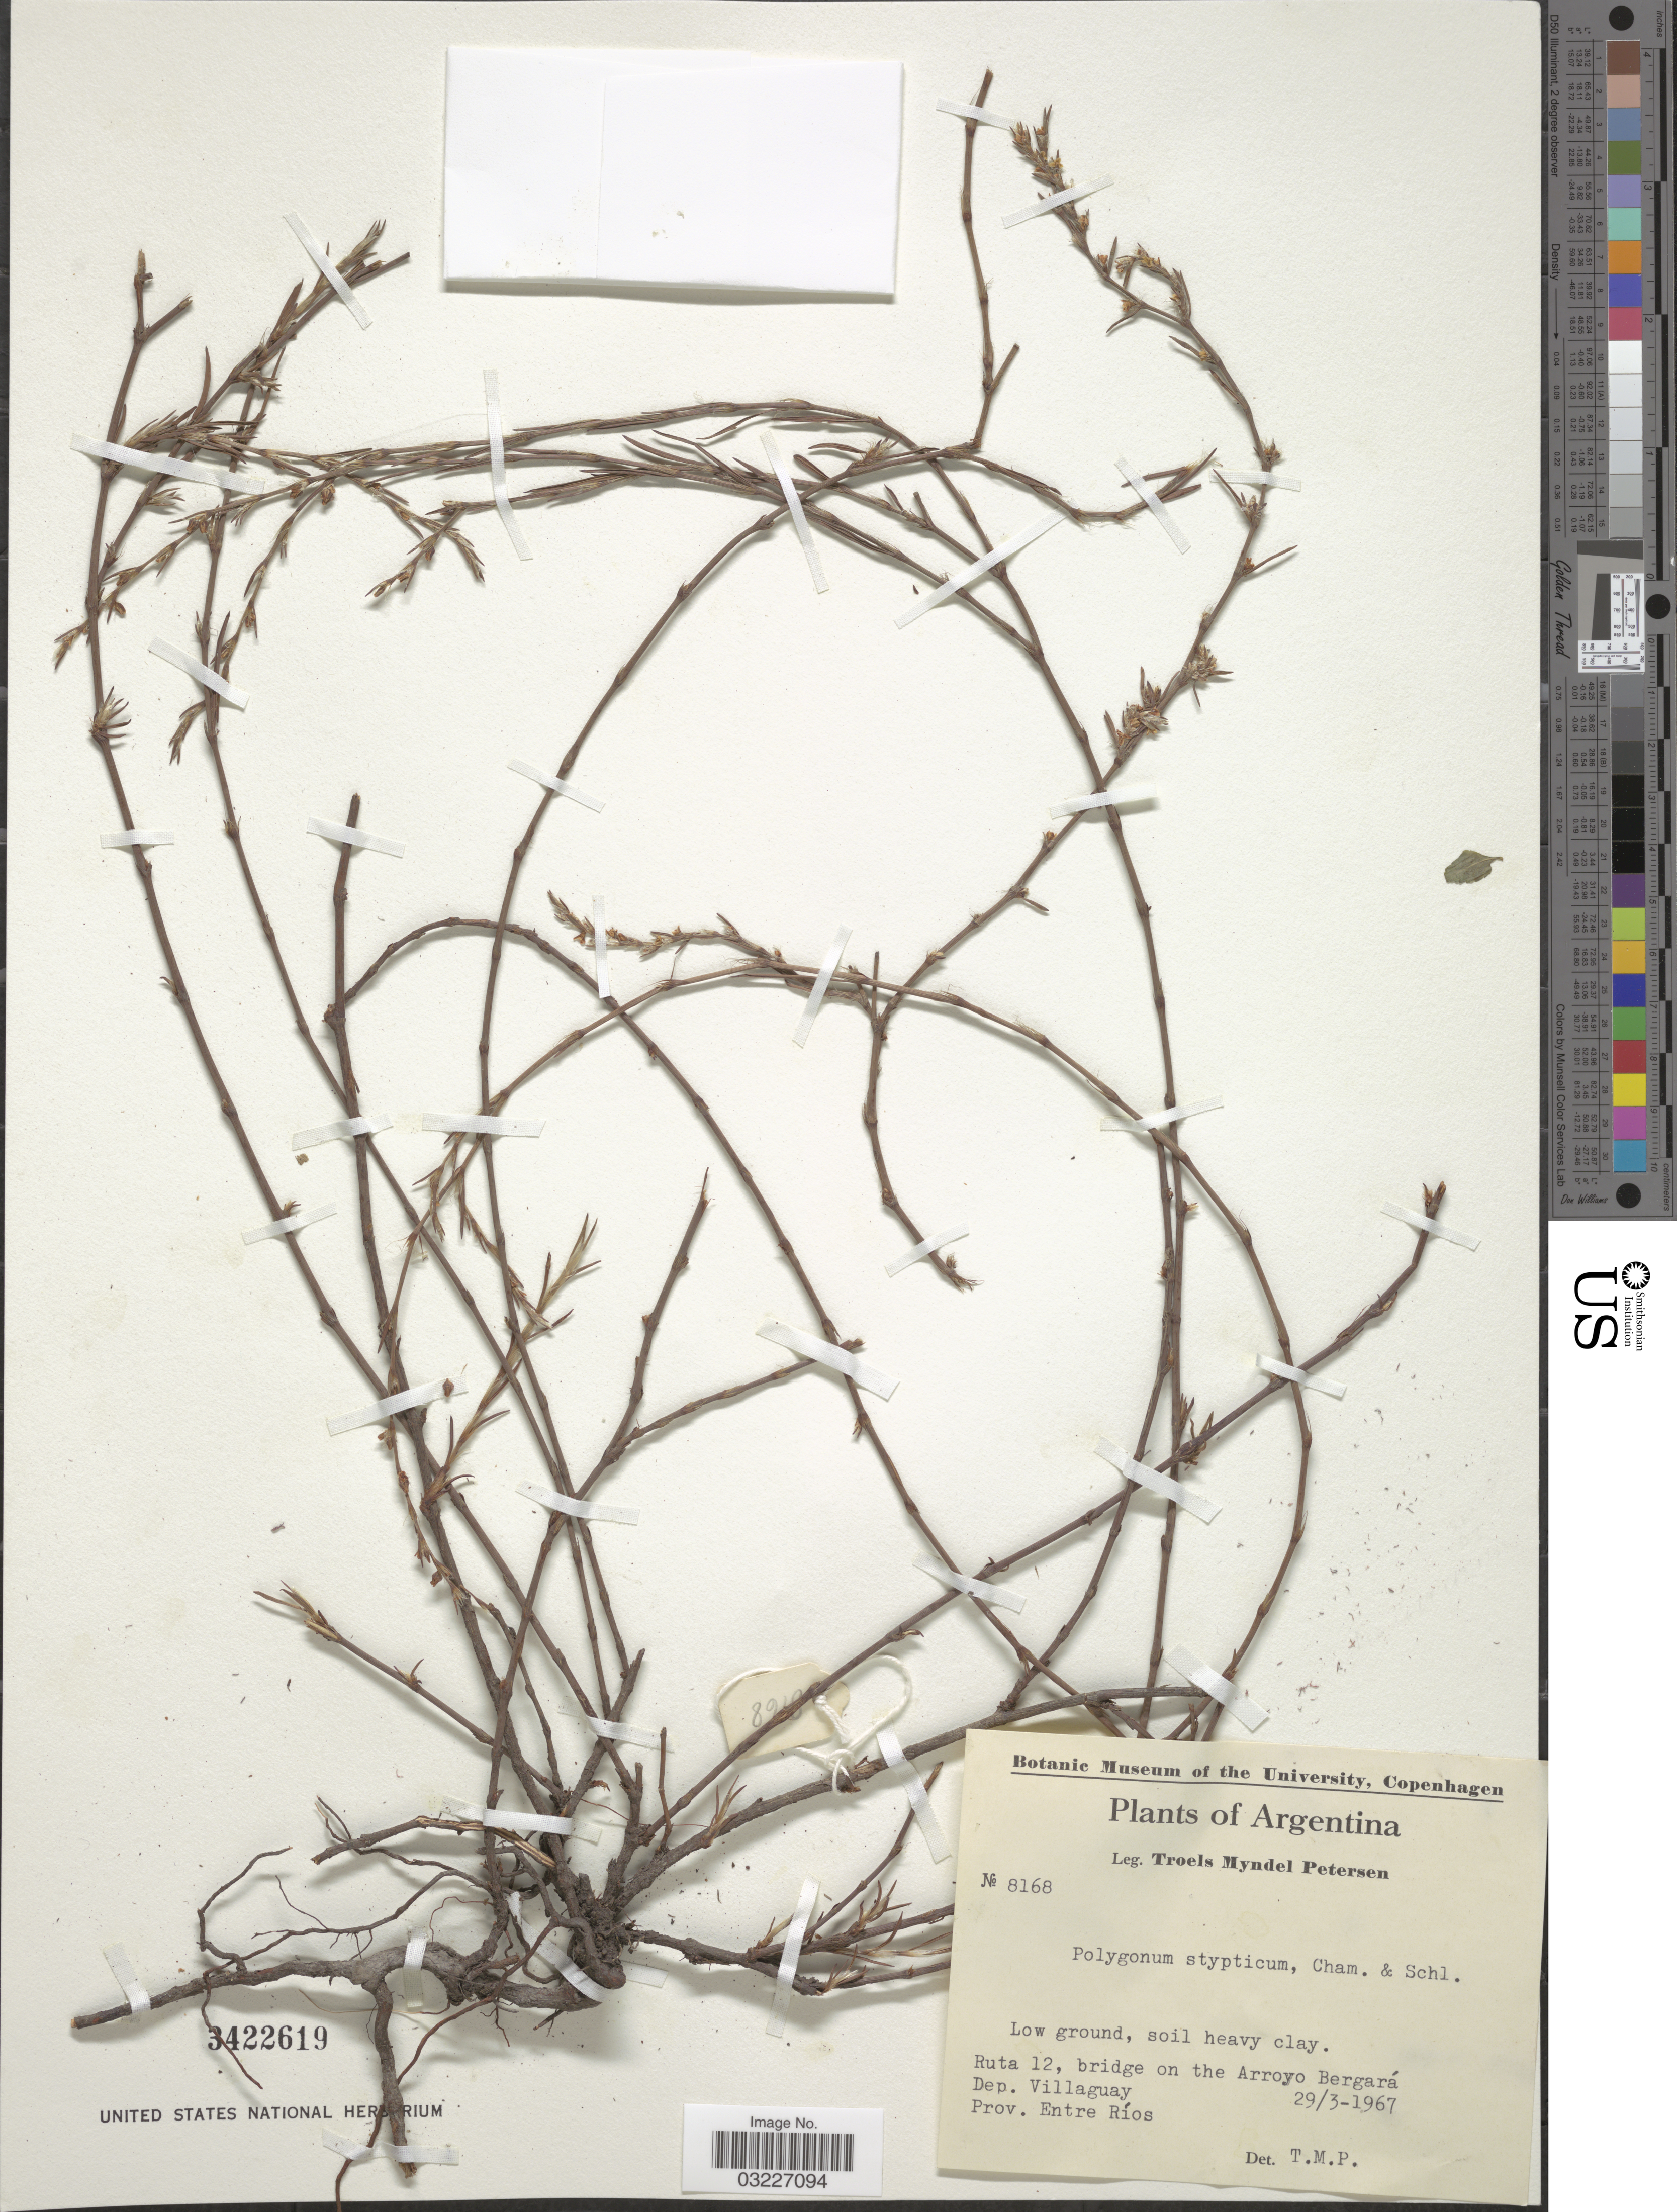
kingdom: Plantae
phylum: Tracheophyta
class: Magnoliopsida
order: Caryophyllales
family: Polygonaceae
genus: Polygonum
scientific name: Polygonum stypticum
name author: Cham. & Schltdl.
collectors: T. M. Petersen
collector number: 8168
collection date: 1967-03-29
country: Argentina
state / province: Entre Rios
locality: Ruta 12, bridge on the Arroyo Bergará. Dep. Villaguay.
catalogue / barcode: US 3422619